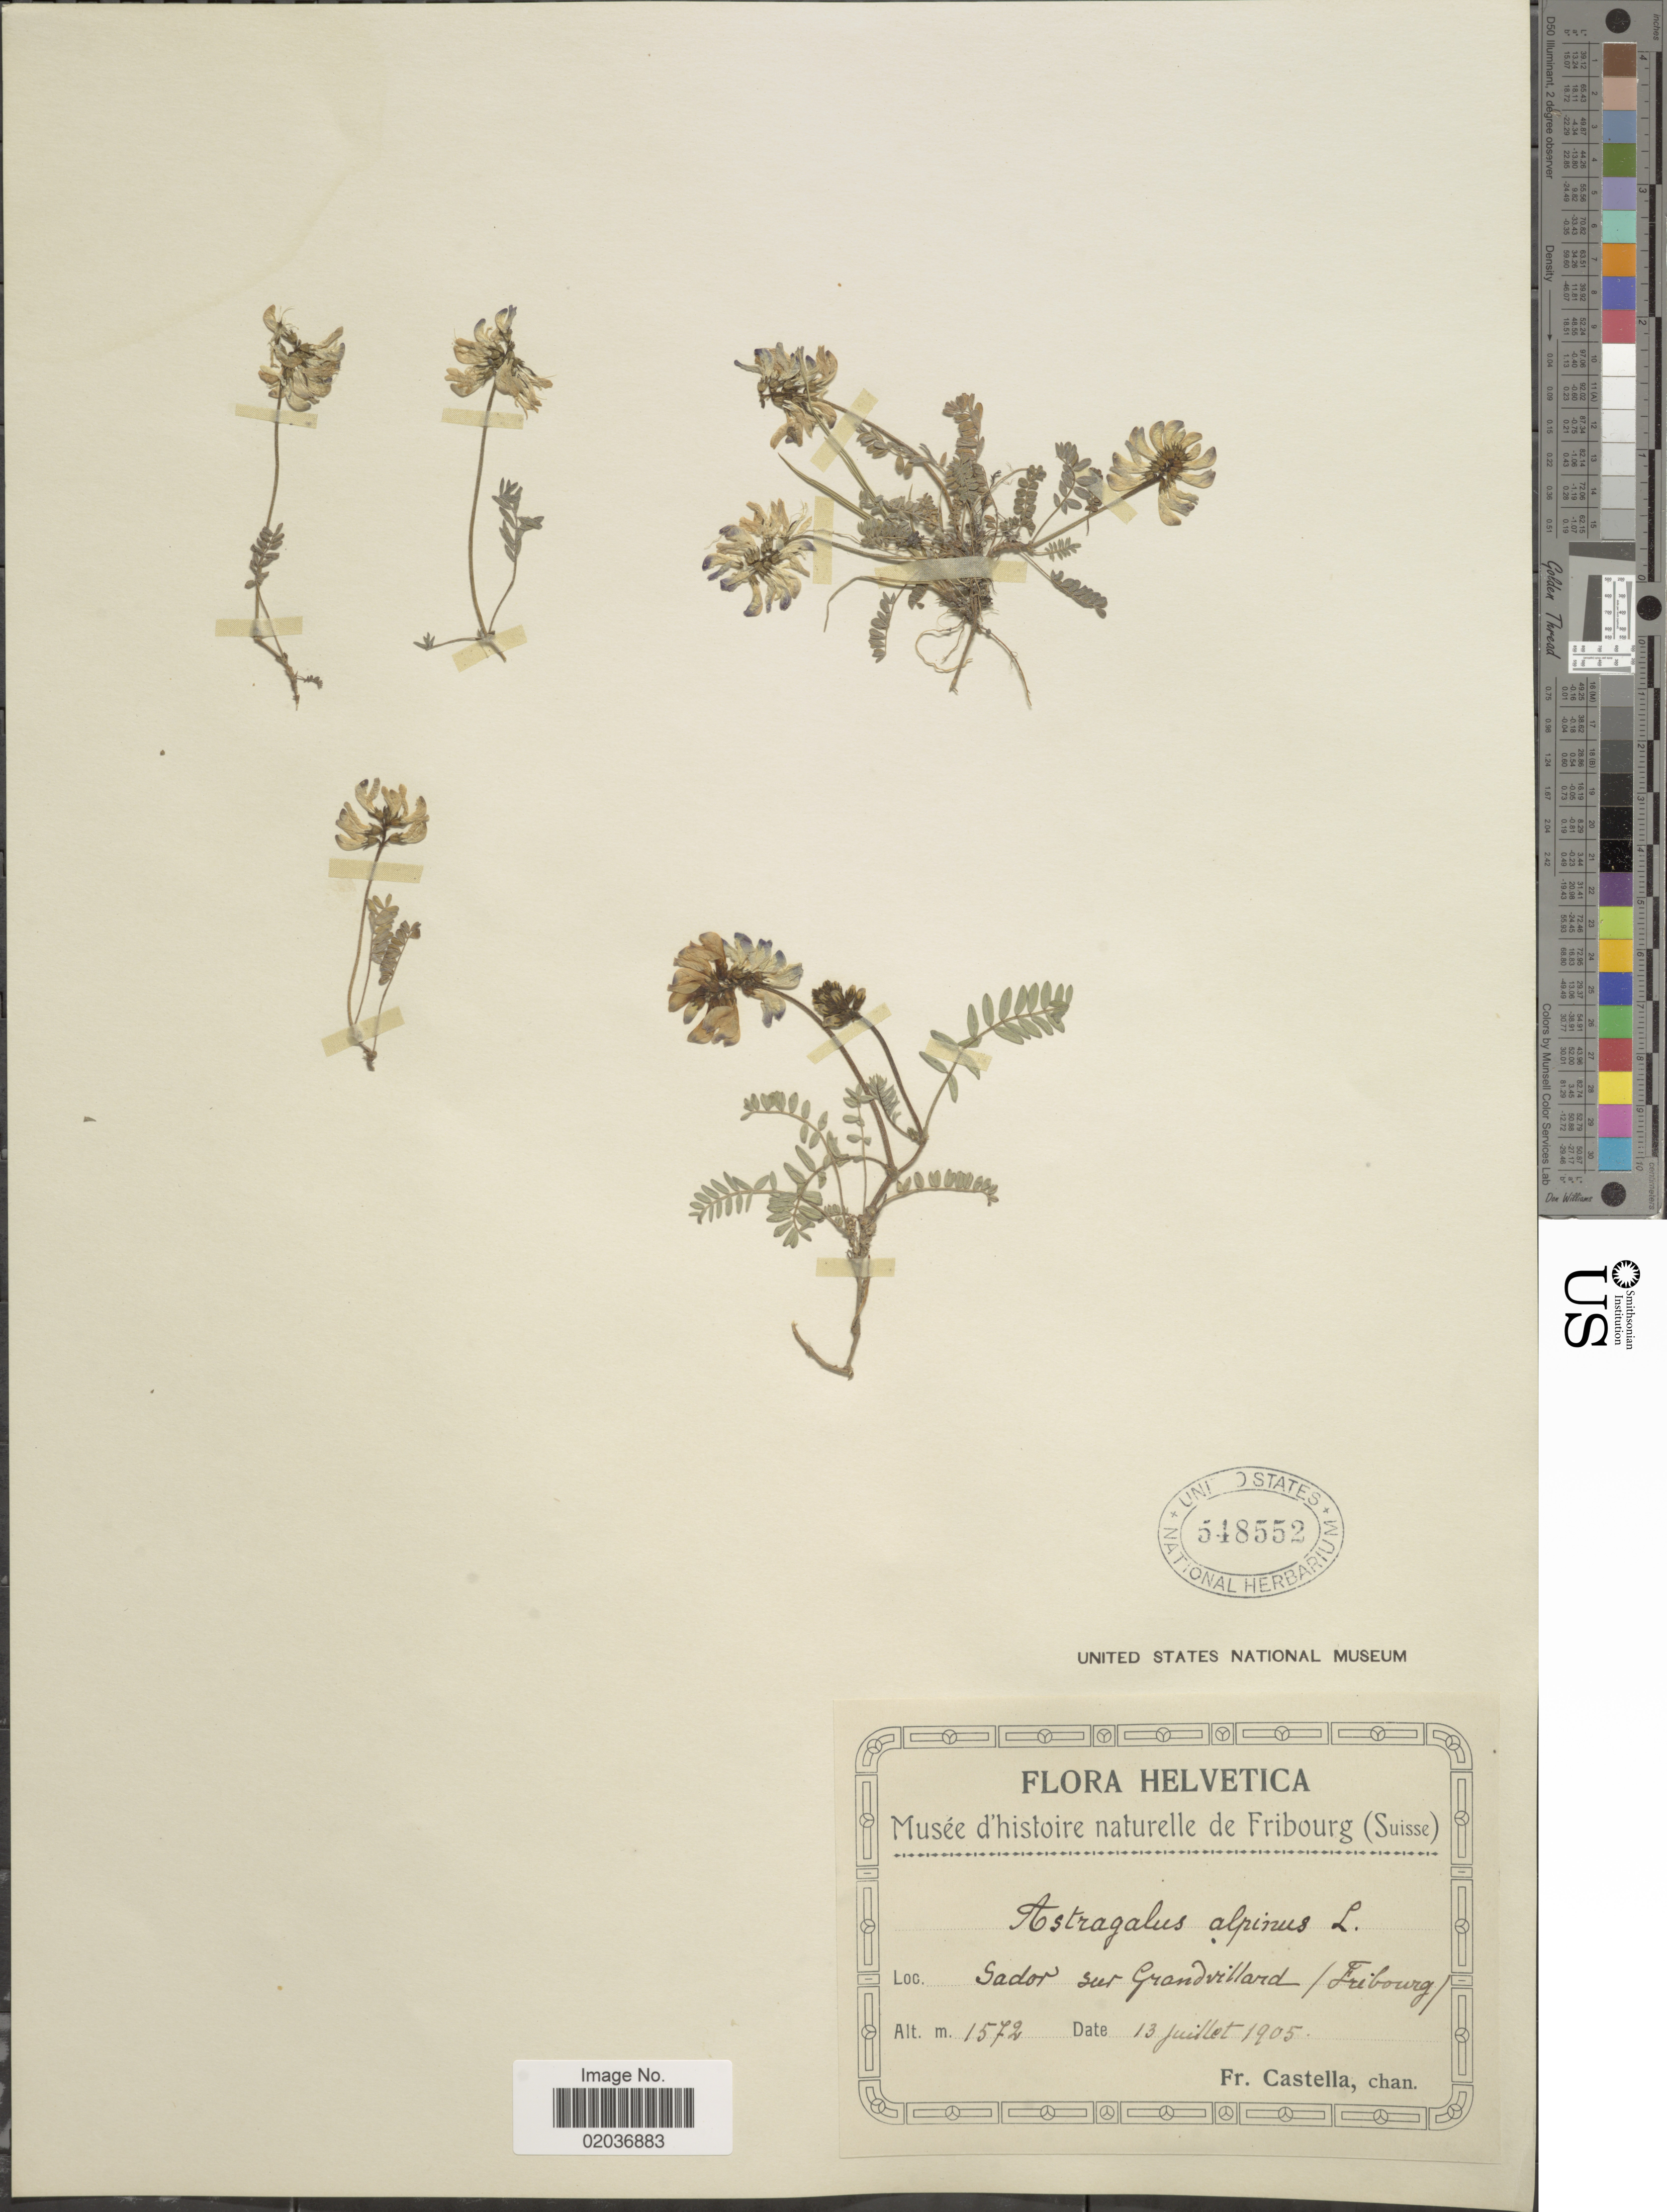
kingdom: Plantae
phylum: Tracheophyta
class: Magnoliopsida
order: Fabales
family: Fabaceae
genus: Astragalus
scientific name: Astragalus alpinus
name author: L.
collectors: Fr. Castella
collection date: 1905-07-13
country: Switzerland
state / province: Fribourg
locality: Sador sur Grandvillard. Helvetica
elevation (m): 1572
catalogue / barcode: US 548552